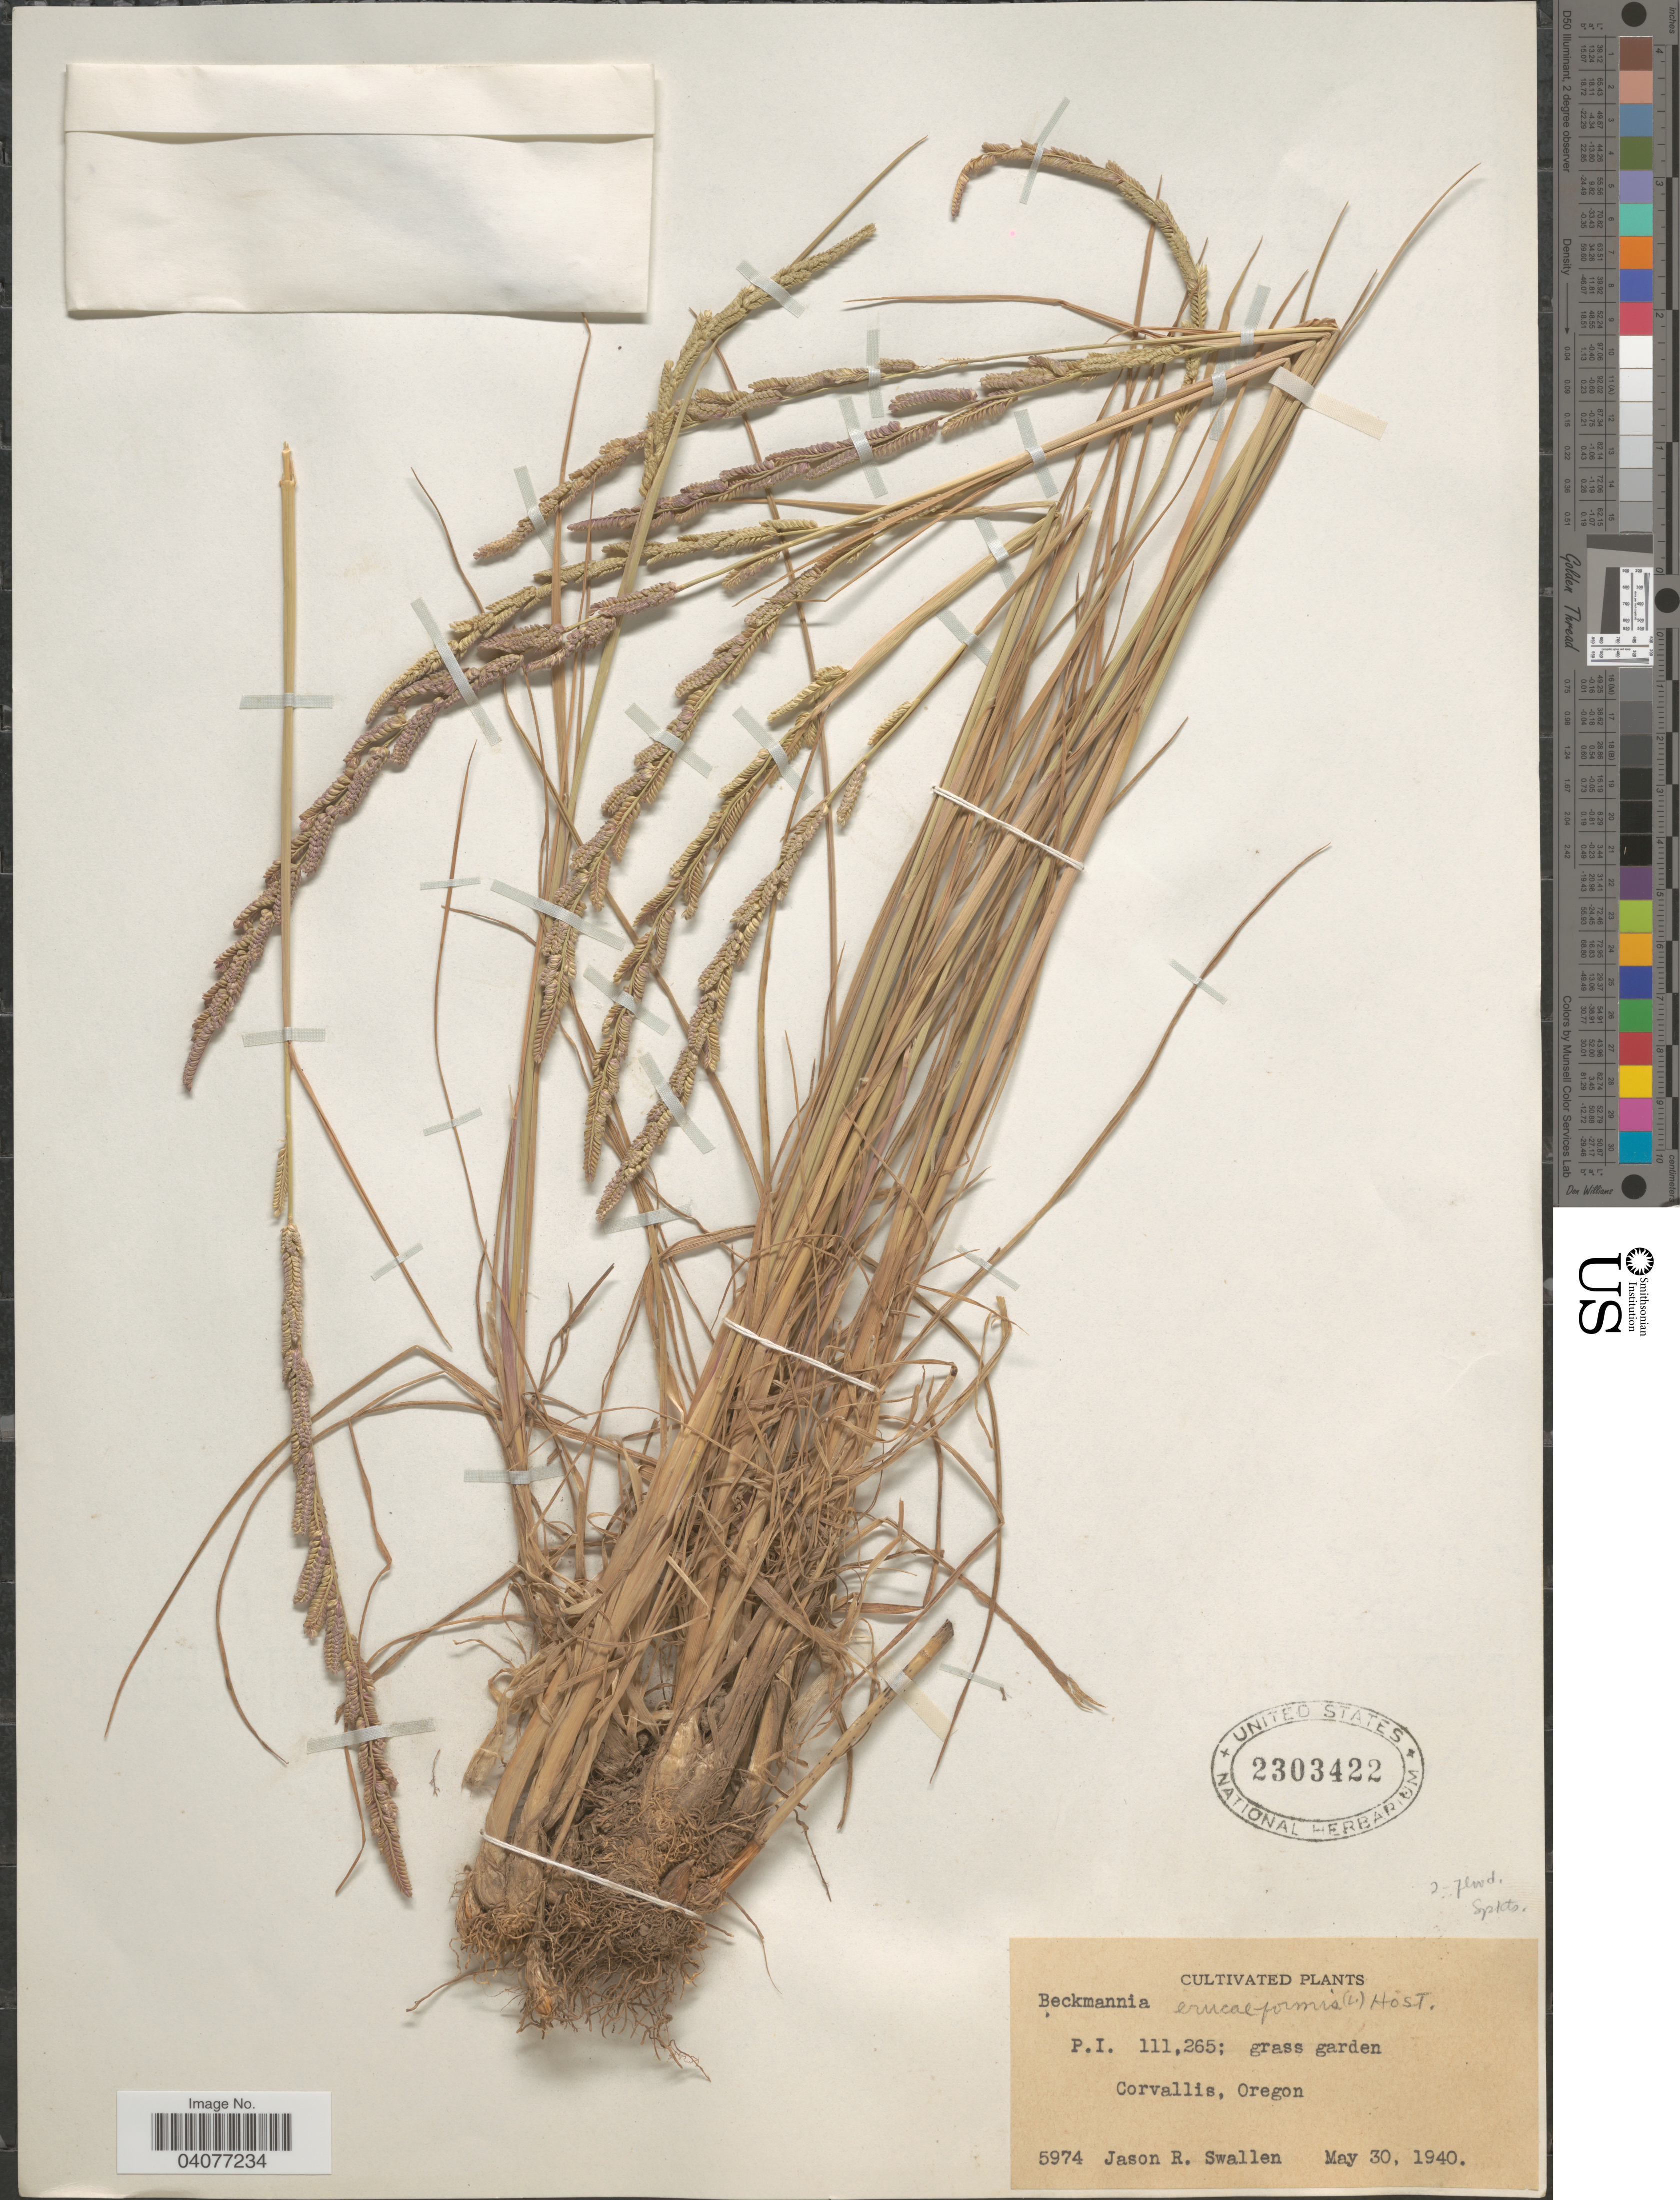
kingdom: Plantae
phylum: Tracheophyta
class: Liliopsida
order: Poales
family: Poaceae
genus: Beckmannia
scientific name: Beckmannia syzigachne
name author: (Steud.) Fernald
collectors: J. R. Swallen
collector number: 5974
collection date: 1940-05-30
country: United States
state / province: Oregon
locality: Corvallis.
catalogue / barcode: US 2303422